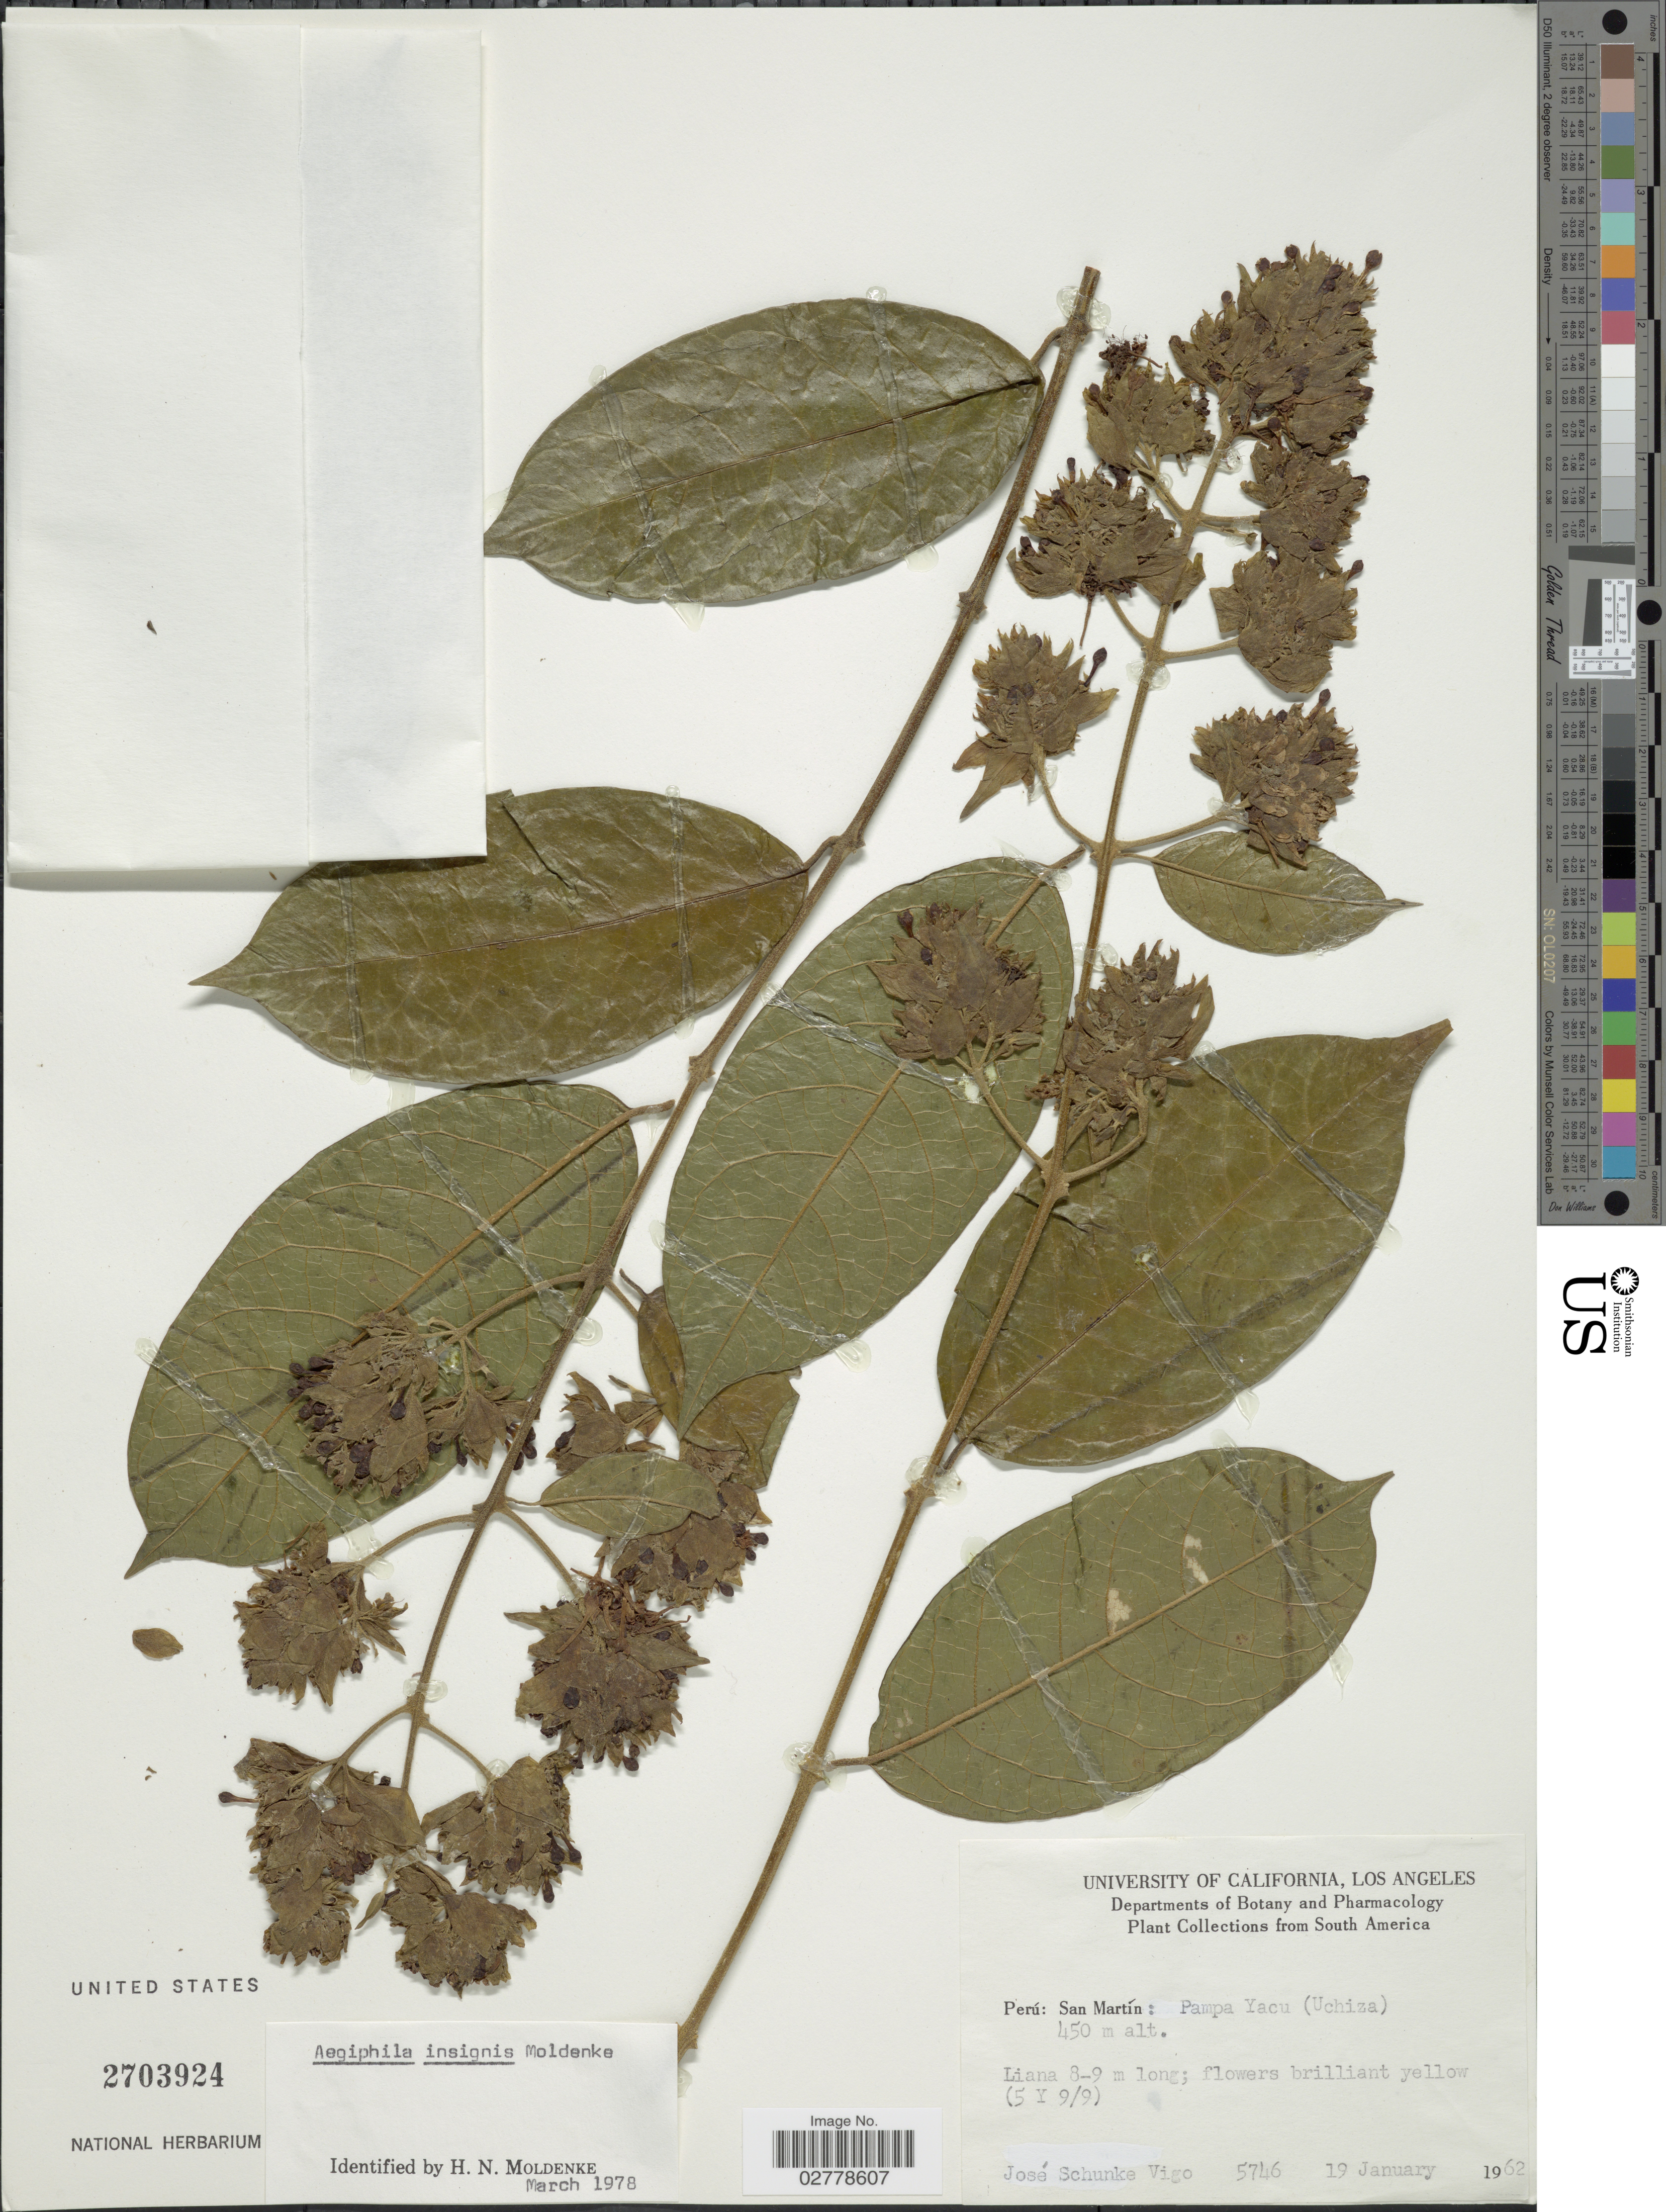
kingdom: Plantae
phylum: Tracheophyta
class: Magnoliopsida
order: Lamiales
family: Lamiaceae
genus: Aegiphila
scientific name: Aegiphila insignis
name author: Moldenke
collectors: J. Schunke Vigo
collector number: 5746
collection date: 1962-01-19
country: Peru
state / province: San Martín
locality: Pampa Yacu (Uchiza).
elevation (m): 450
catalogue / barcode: US 2703924